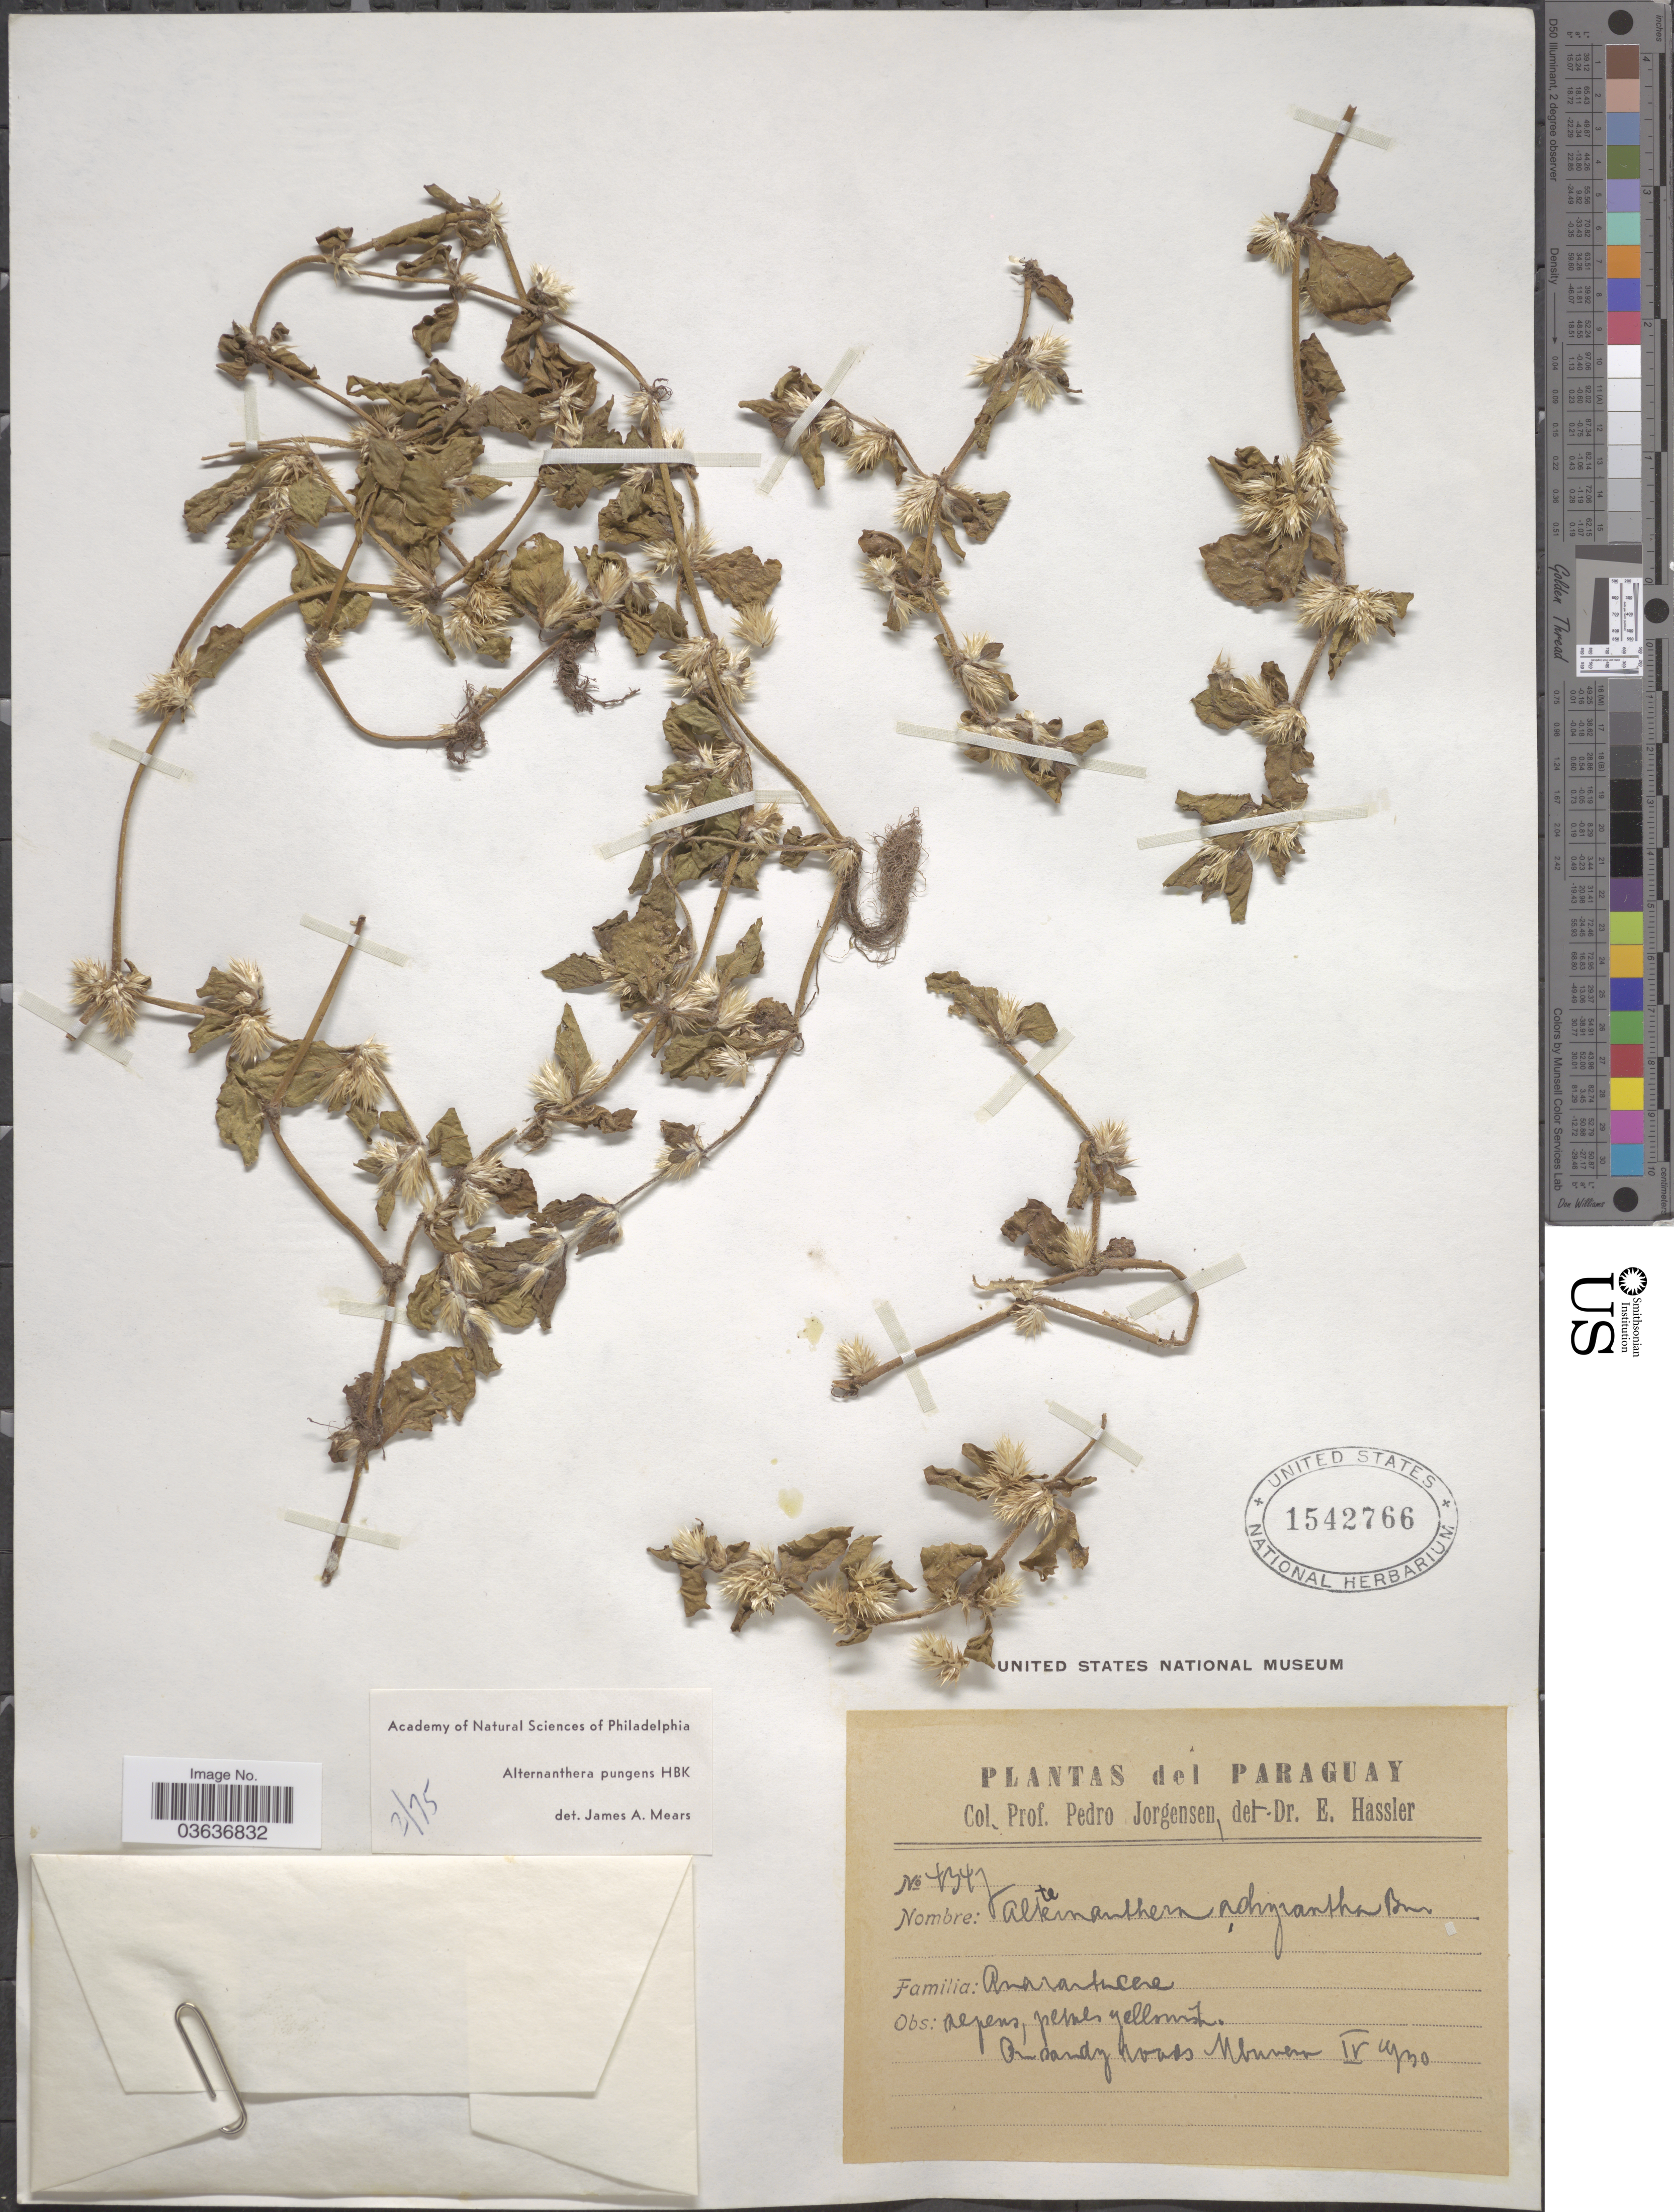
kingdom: Plantae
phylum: Tracheophyta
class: Magnoliopsida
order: Caryophyllales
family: Amaranthaceae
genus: Alternanthera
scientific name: Alternanthera pungens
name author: Kunth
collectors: P. Jörgensen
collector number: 6347*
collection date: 1930-04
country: Paraguay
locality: Mburero.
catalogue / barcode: US 1542766